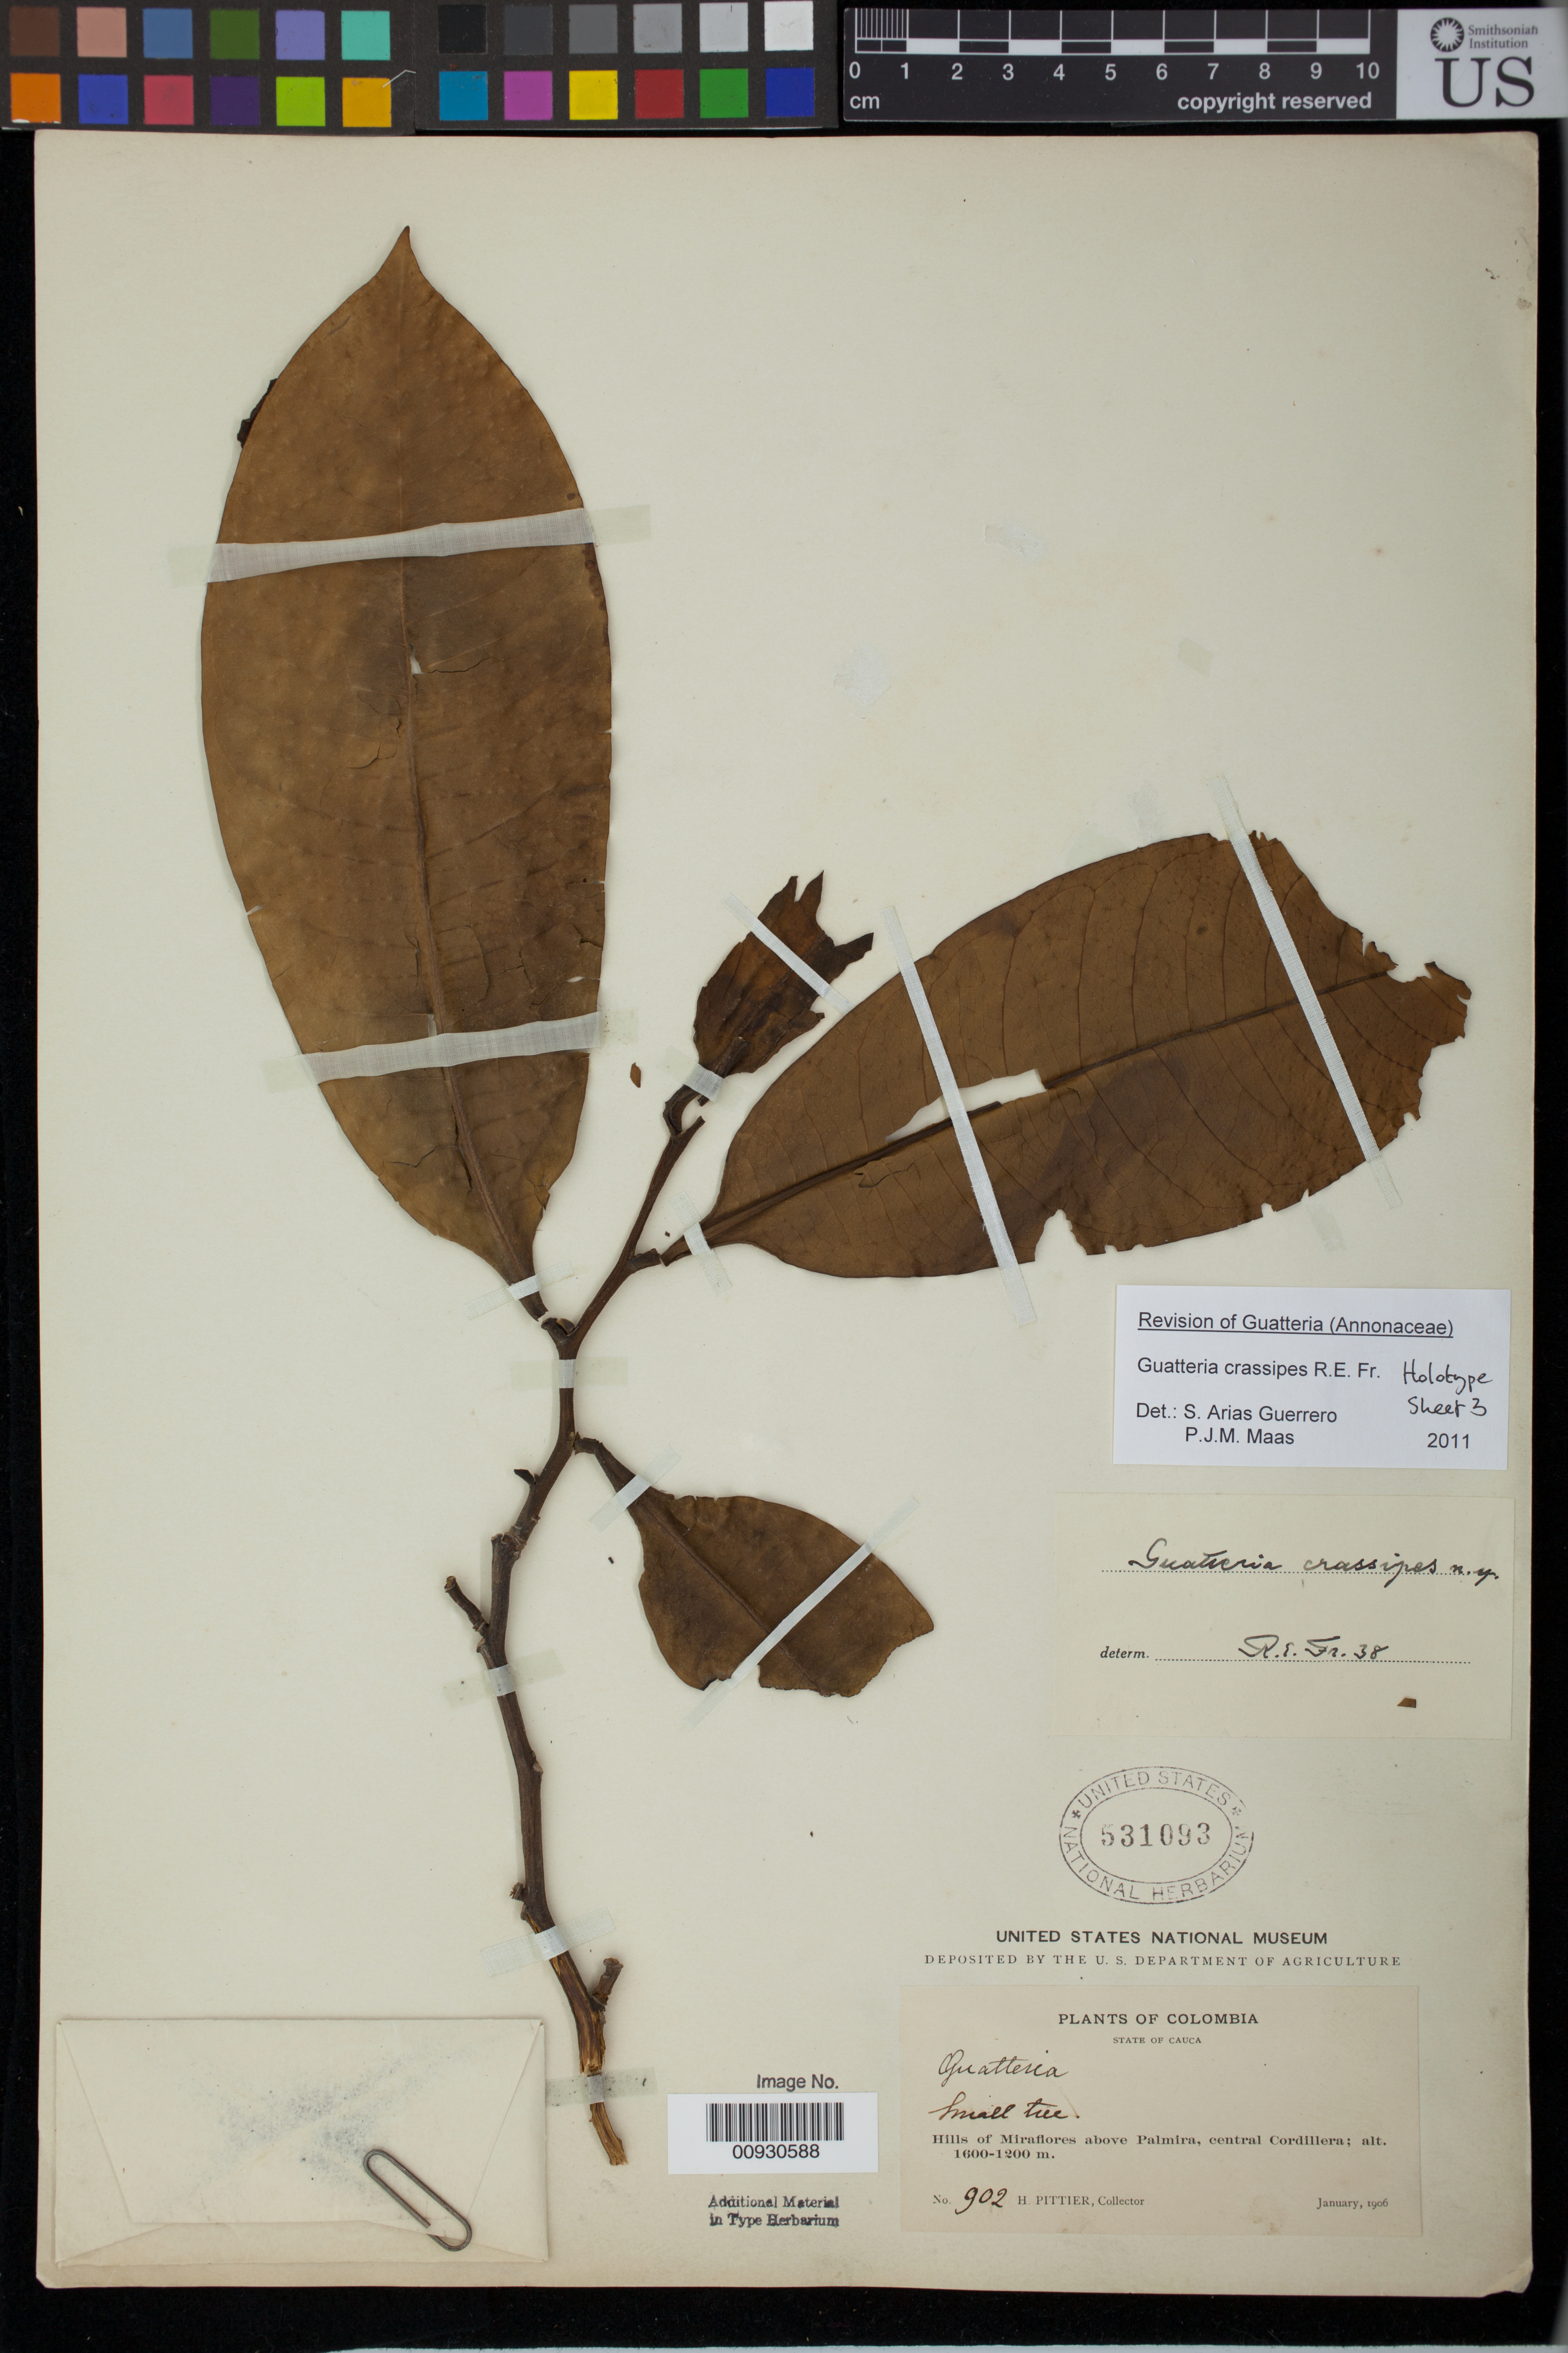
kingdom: Plantae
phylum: Tracheophyta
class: Magnoliopsida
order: Magnoliales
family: Annonaceae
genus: Guatteria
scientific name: Guatteria crassipes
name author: R.E. Fr.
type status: Holotype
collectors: H. F. Pittier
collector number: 902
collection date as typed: Jan 1906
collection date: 1906-01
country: Colombia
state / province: Cauca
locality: Hills of Miraflores above Palmira, Central Cordillera.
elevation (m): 1200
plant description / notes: One of two sheets at US annotated by R.E. Fries; unclear whether this sheet is isotype or second sheet of holotype.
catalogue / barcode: US 531093